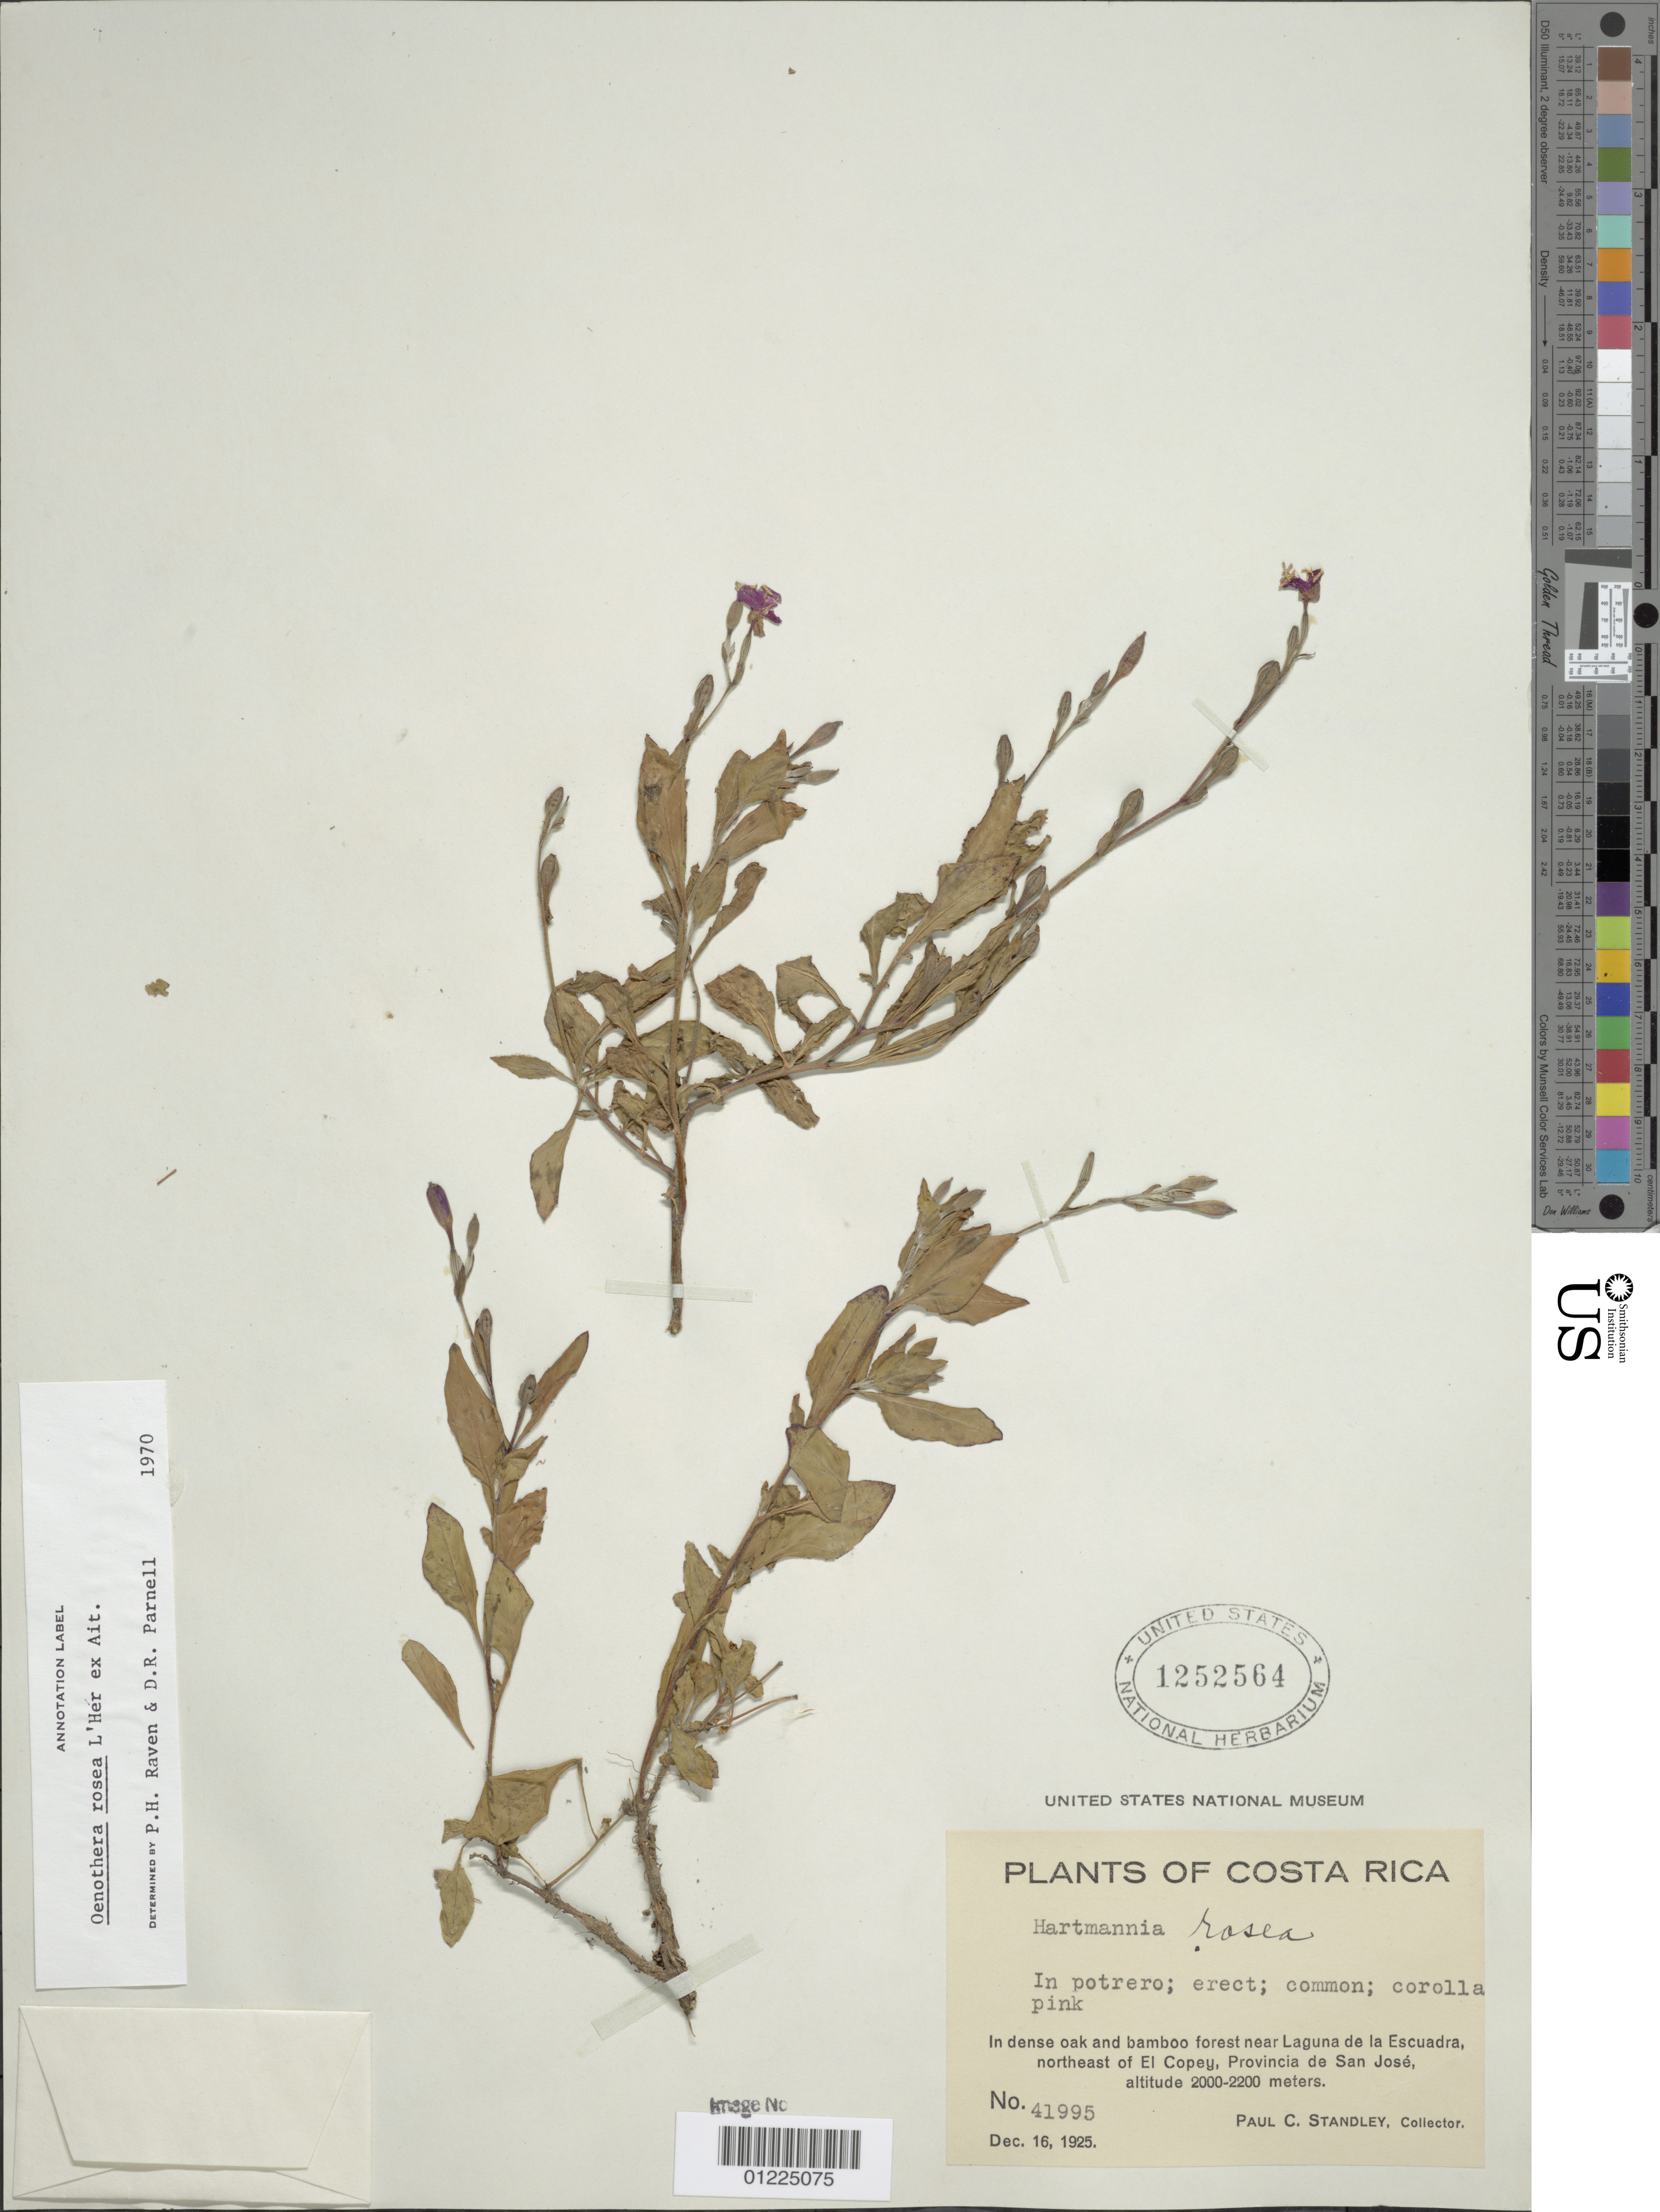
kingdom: Plantae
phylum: Tracheophyta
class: Magnoliopsida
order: Myrtales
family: Onagraceae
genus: Oenothera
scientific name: Oenothera rosea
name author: L'Hér. ex Aiton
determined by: Raven, P. H.; Parnell, D. R.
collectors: P. C. Standley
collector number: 41995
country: Costa Rica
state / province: San José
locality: NE of El Copey, near Laguna de la Escuadra.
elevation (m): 2000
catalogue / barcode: US 1252564